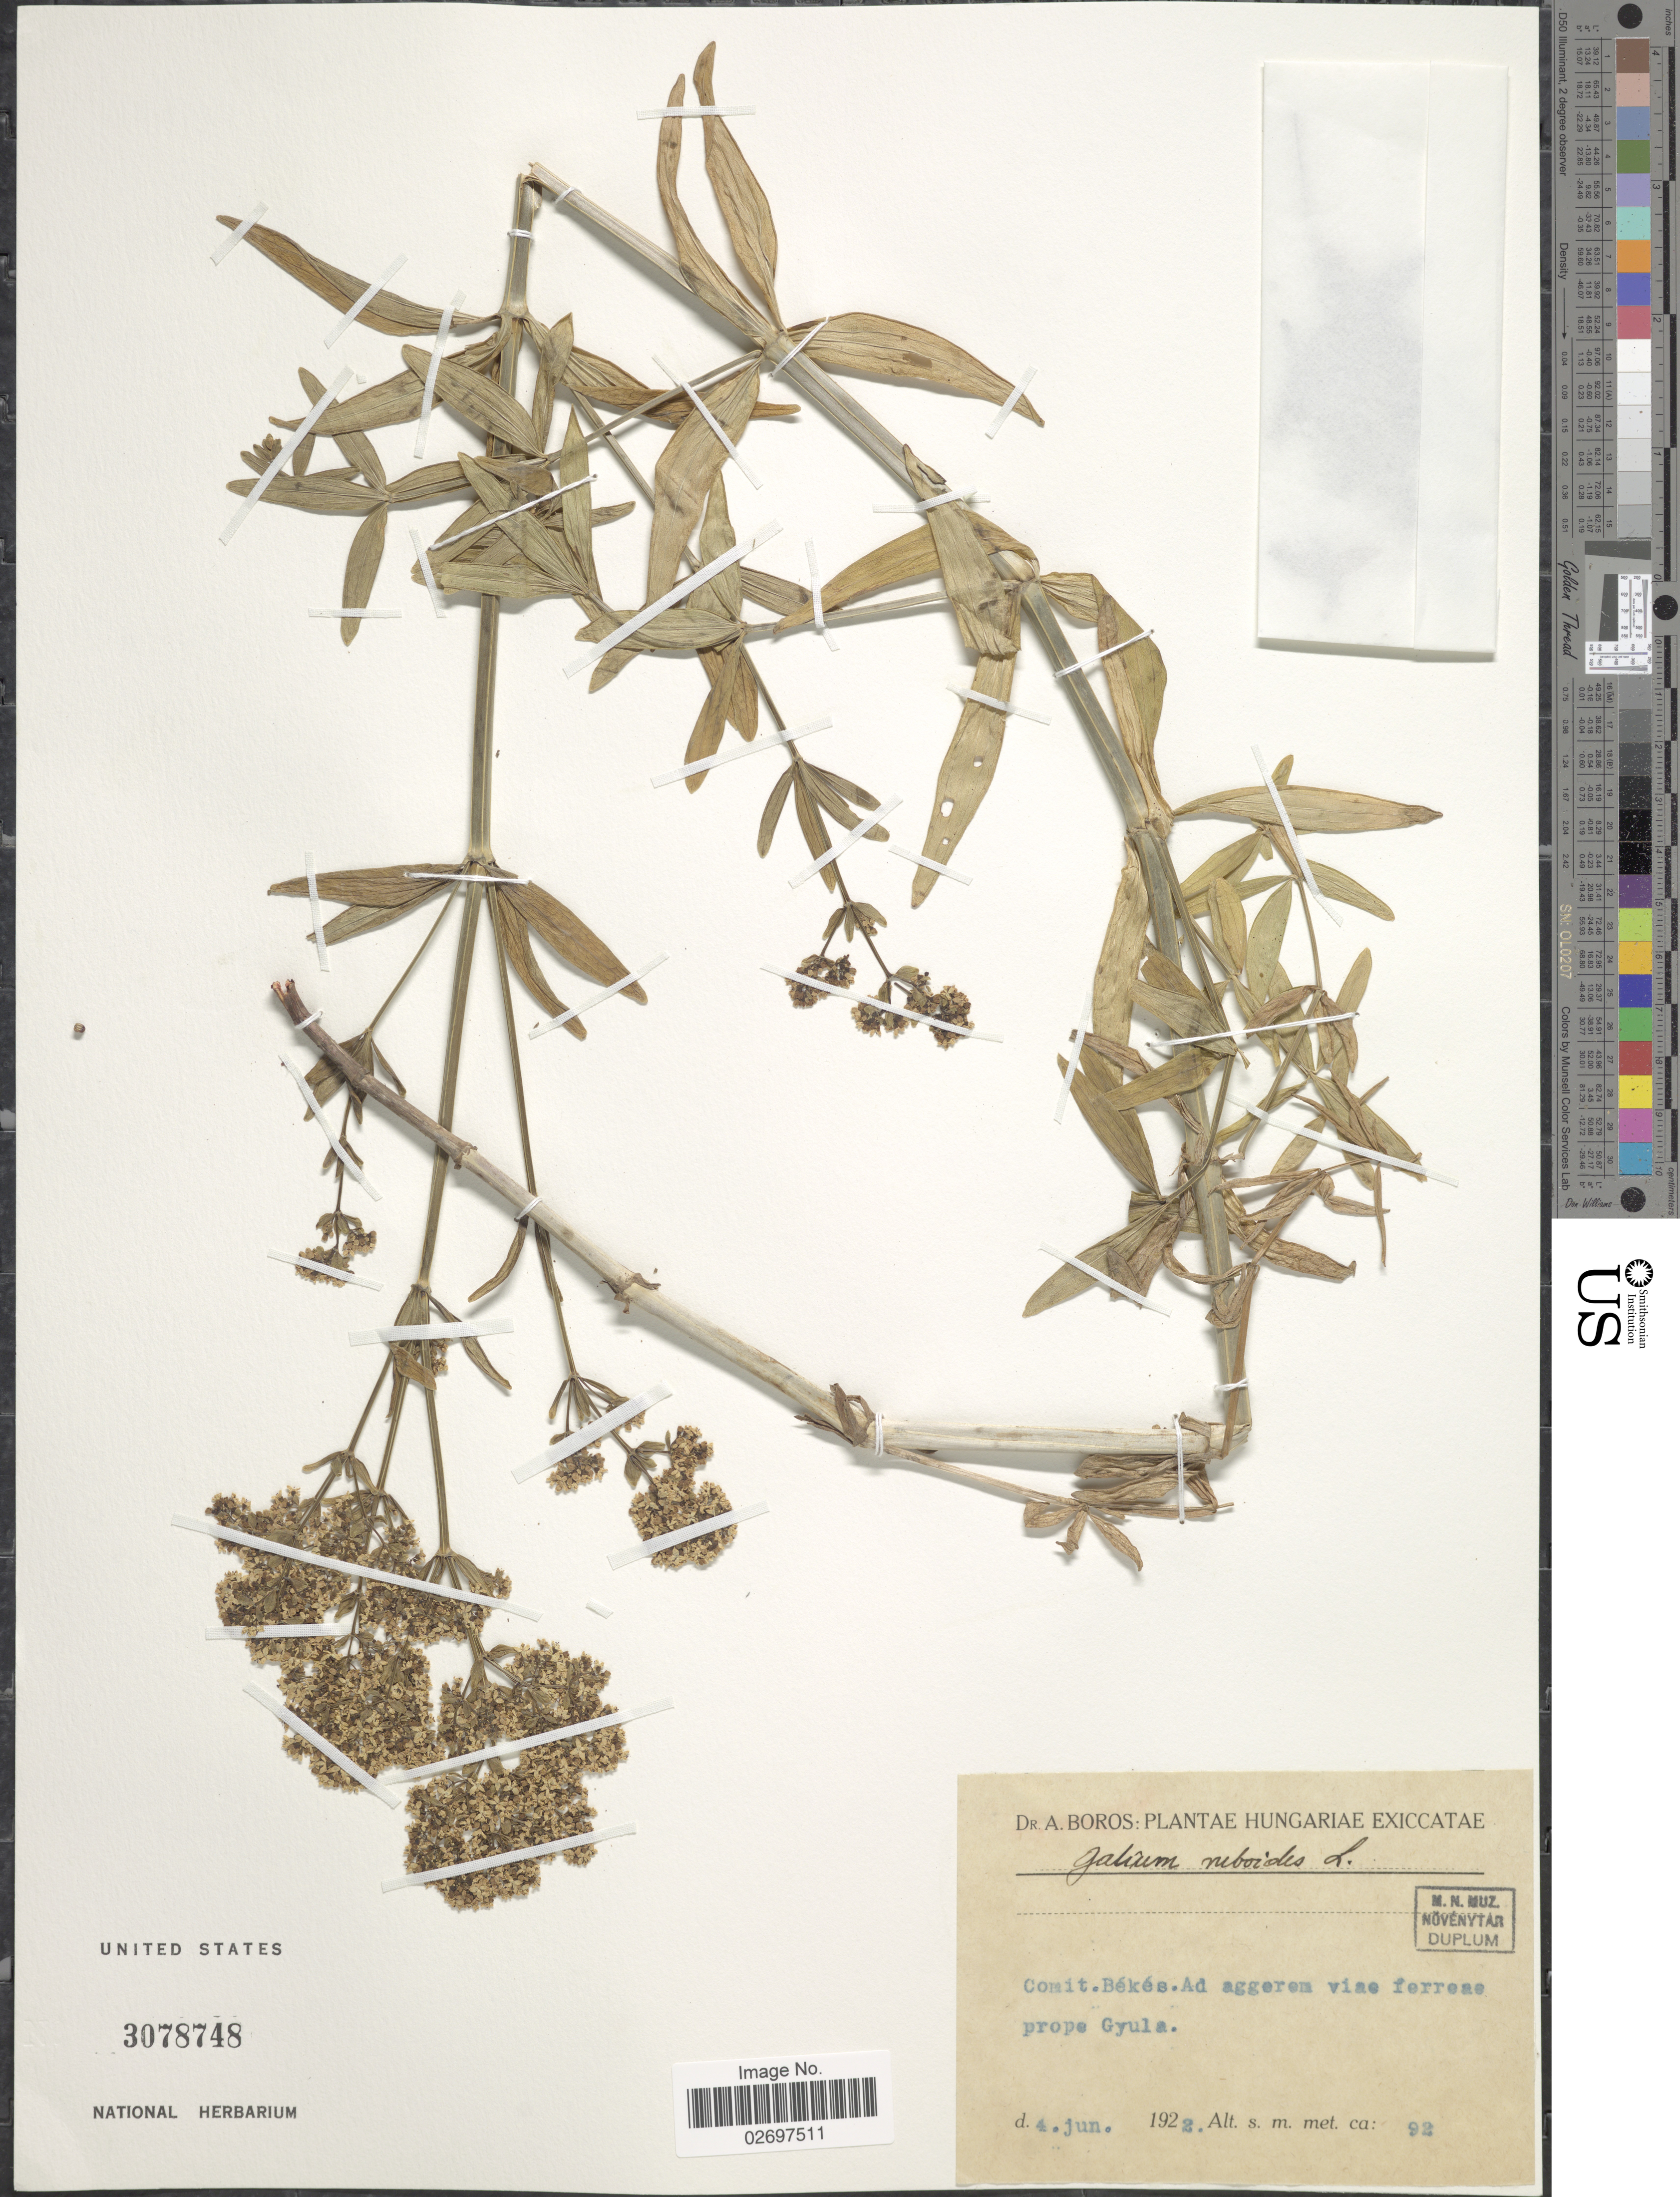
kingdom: Plantae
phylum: Tracheophyta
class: Magnoliopsida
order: Gentianales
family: Rubiaceae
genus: Galium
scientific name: Galium rubioides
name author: L.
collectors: Á. Boros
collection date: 1922-06-04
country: Hungary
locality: Comit. Békés. Ad aggerem viae ferreae prope Gyula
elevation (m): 92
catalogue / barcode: US 3078748